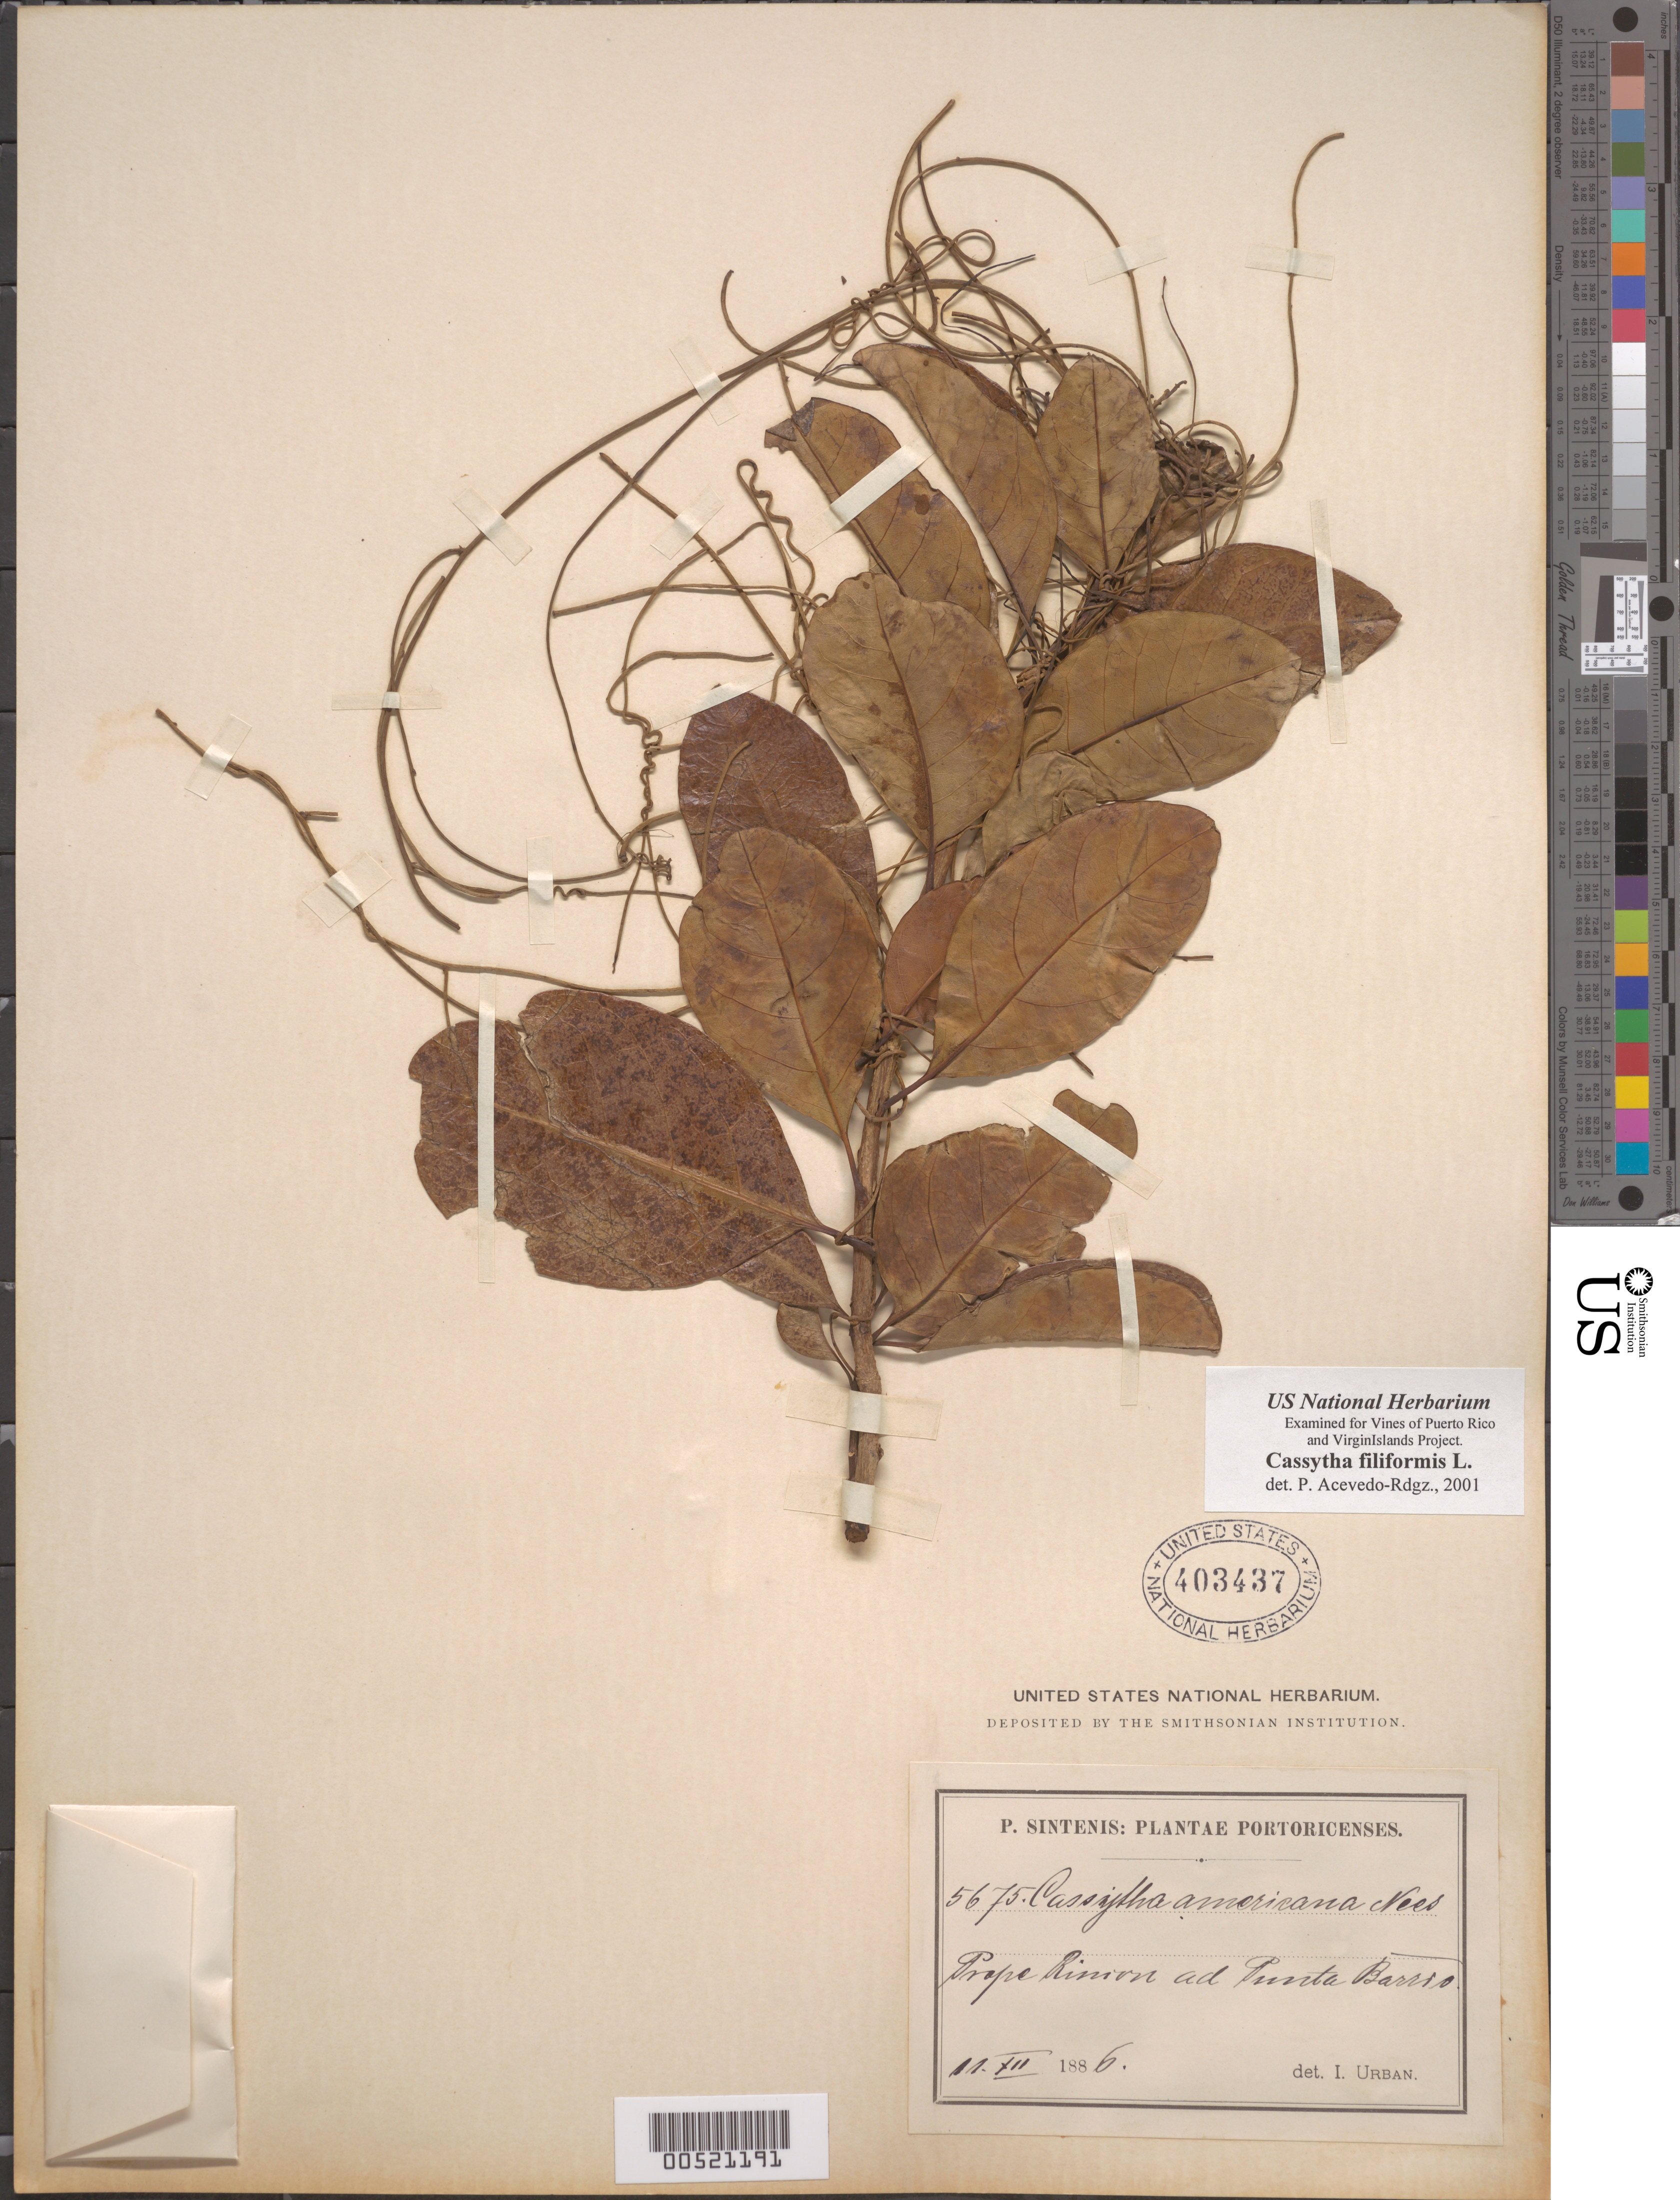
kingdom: Plantae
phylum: Tracheophyta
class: Magnoliopsida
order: Laurales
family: Lauraceae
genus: Cassytha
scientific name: Cassytha filiformis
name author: L.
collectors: P. Sintenis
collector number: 5675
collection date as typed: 11 Dec 1886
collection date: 1886-12-11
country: Puerto Rico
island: Greater Antilles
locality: Prope Rincon ad Puente Barrio.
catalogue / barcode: US 403437